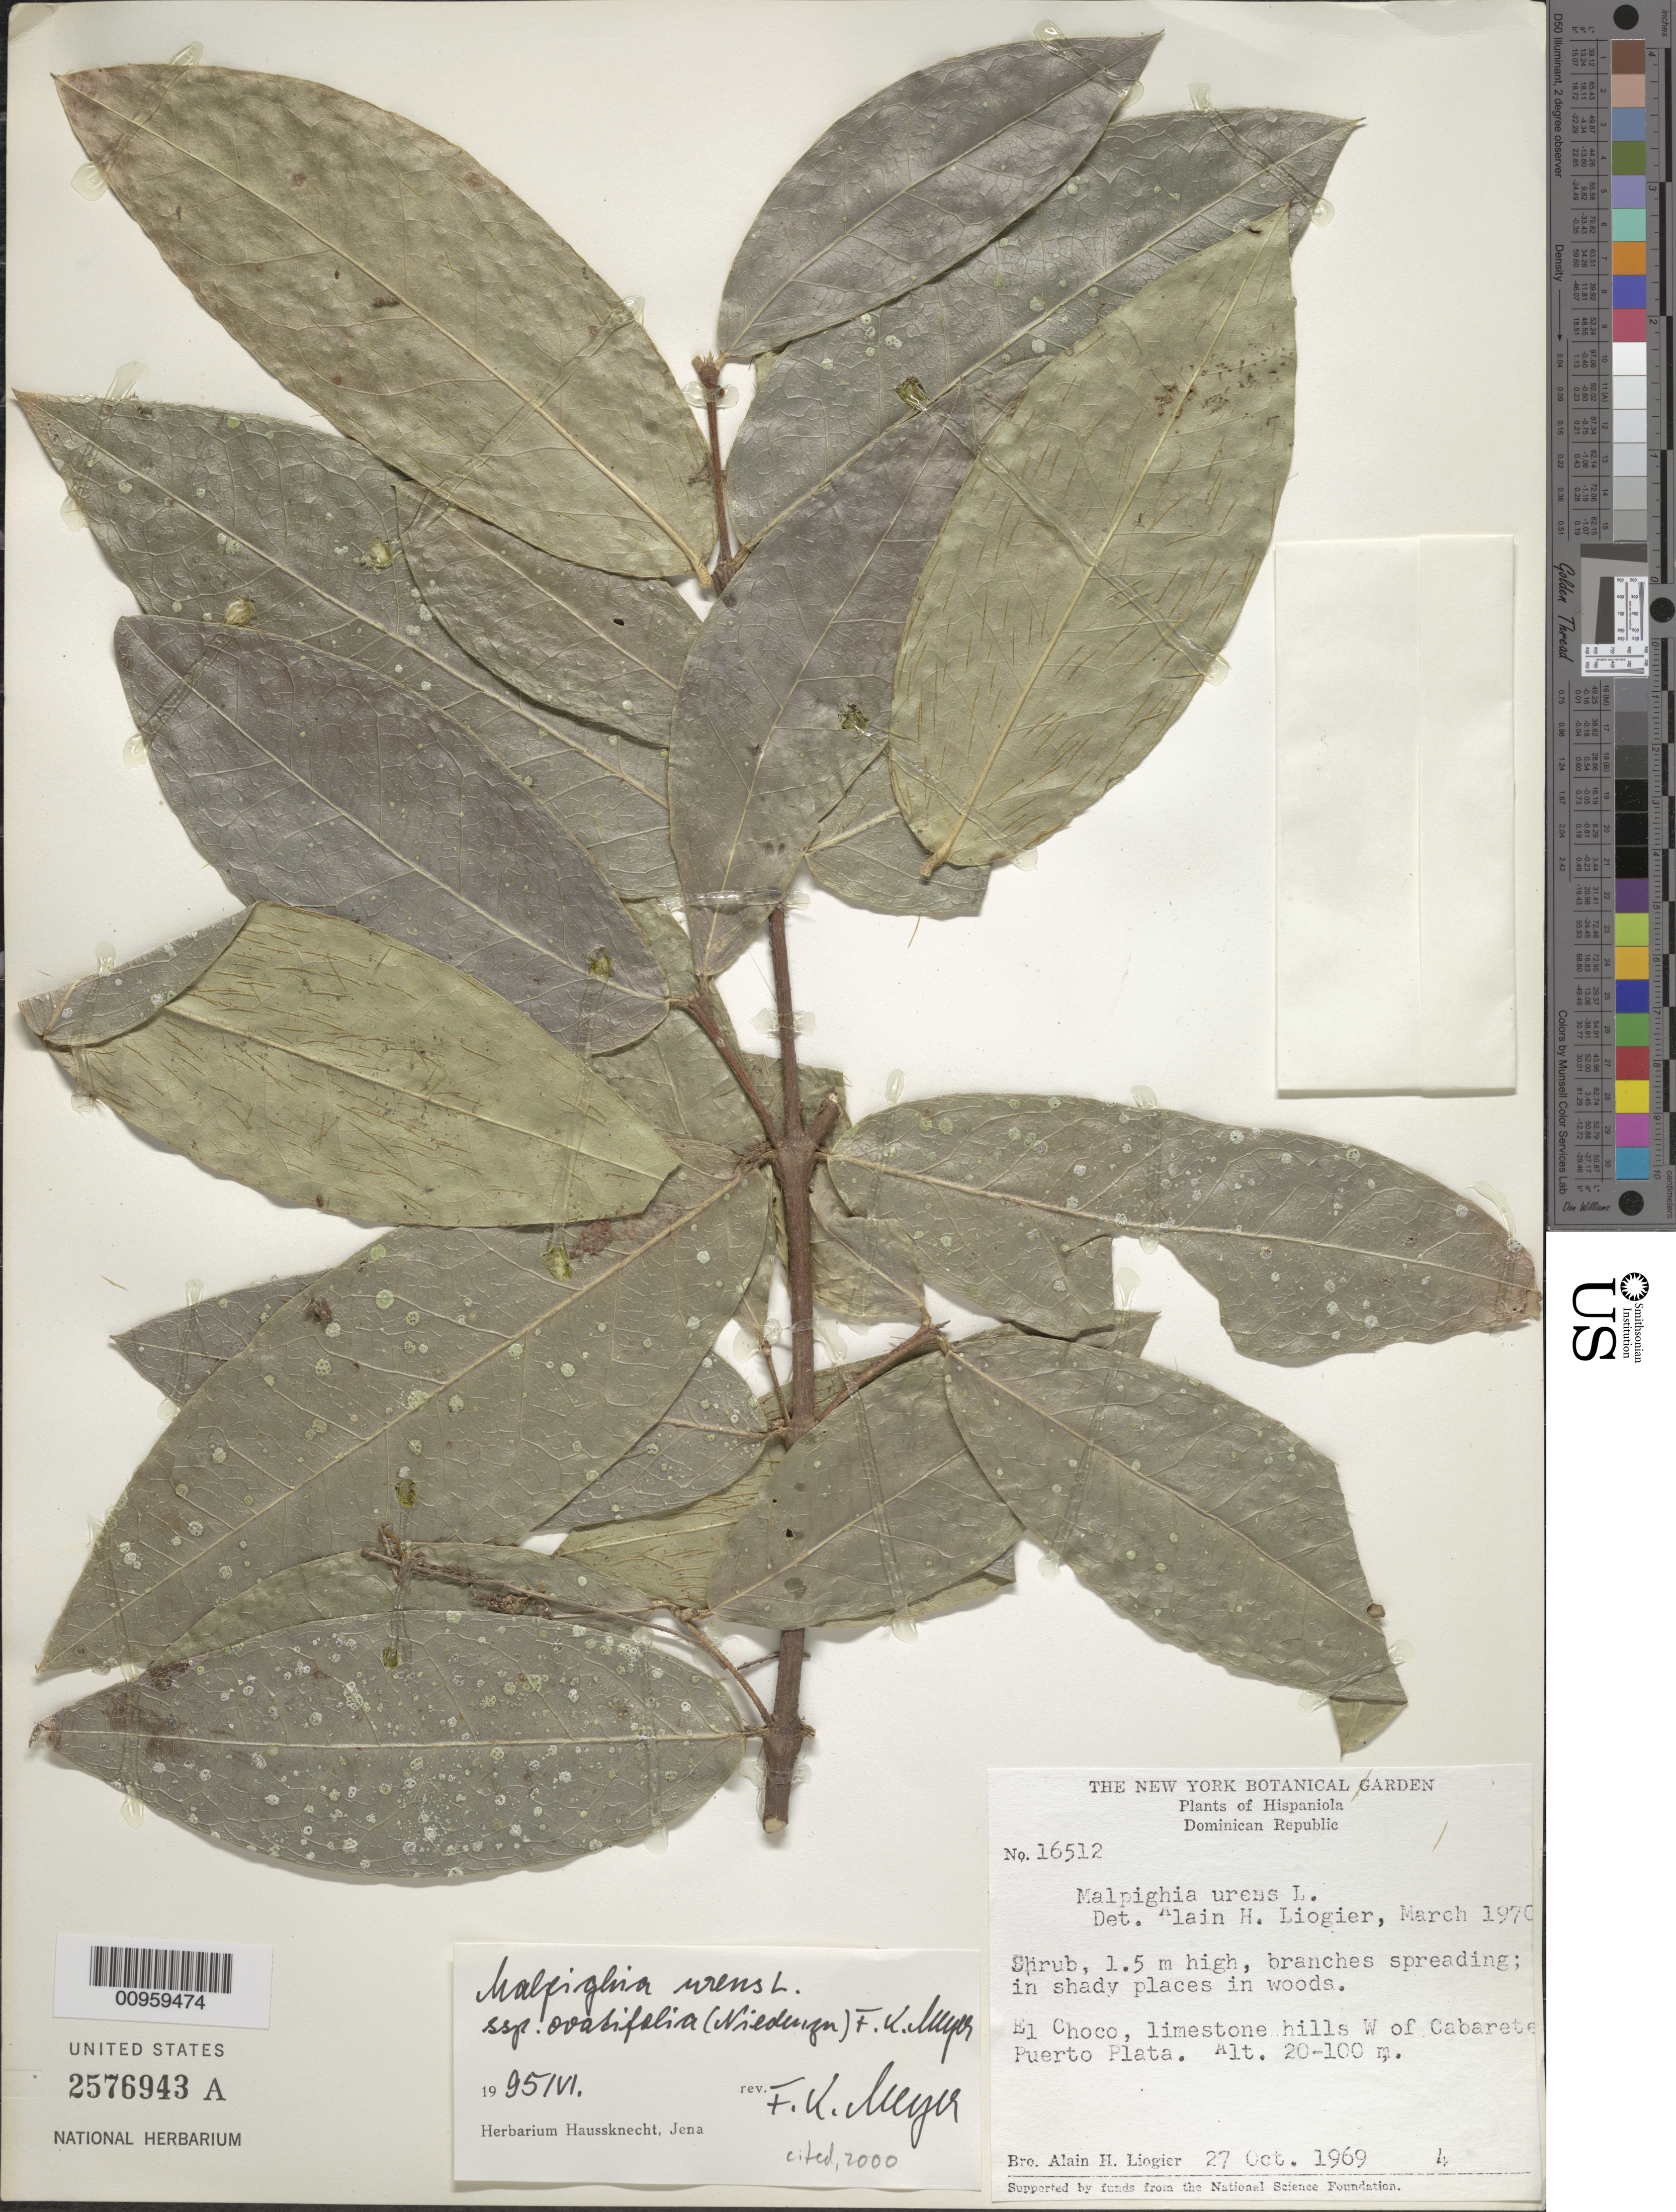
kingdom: Plantae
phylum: Tracheophyta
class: Magnoliopsida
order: Malpighiales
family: Malpighiaceae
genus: Malpighia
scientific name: Malpighia urens subsp. ovatifolia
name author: (Nied.) F.K. Mey.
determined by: Meyer, F. K.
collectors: A. H. Liogier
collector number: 16512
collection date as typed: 27 Oct 1969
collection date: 1969-10-27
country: Dominican Republic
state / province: Puerto Plata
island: Hispaniola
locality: El Choco, W of Cabarete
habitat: In shady places in woods on limestone hills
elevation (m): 20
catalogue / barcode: US 2576943